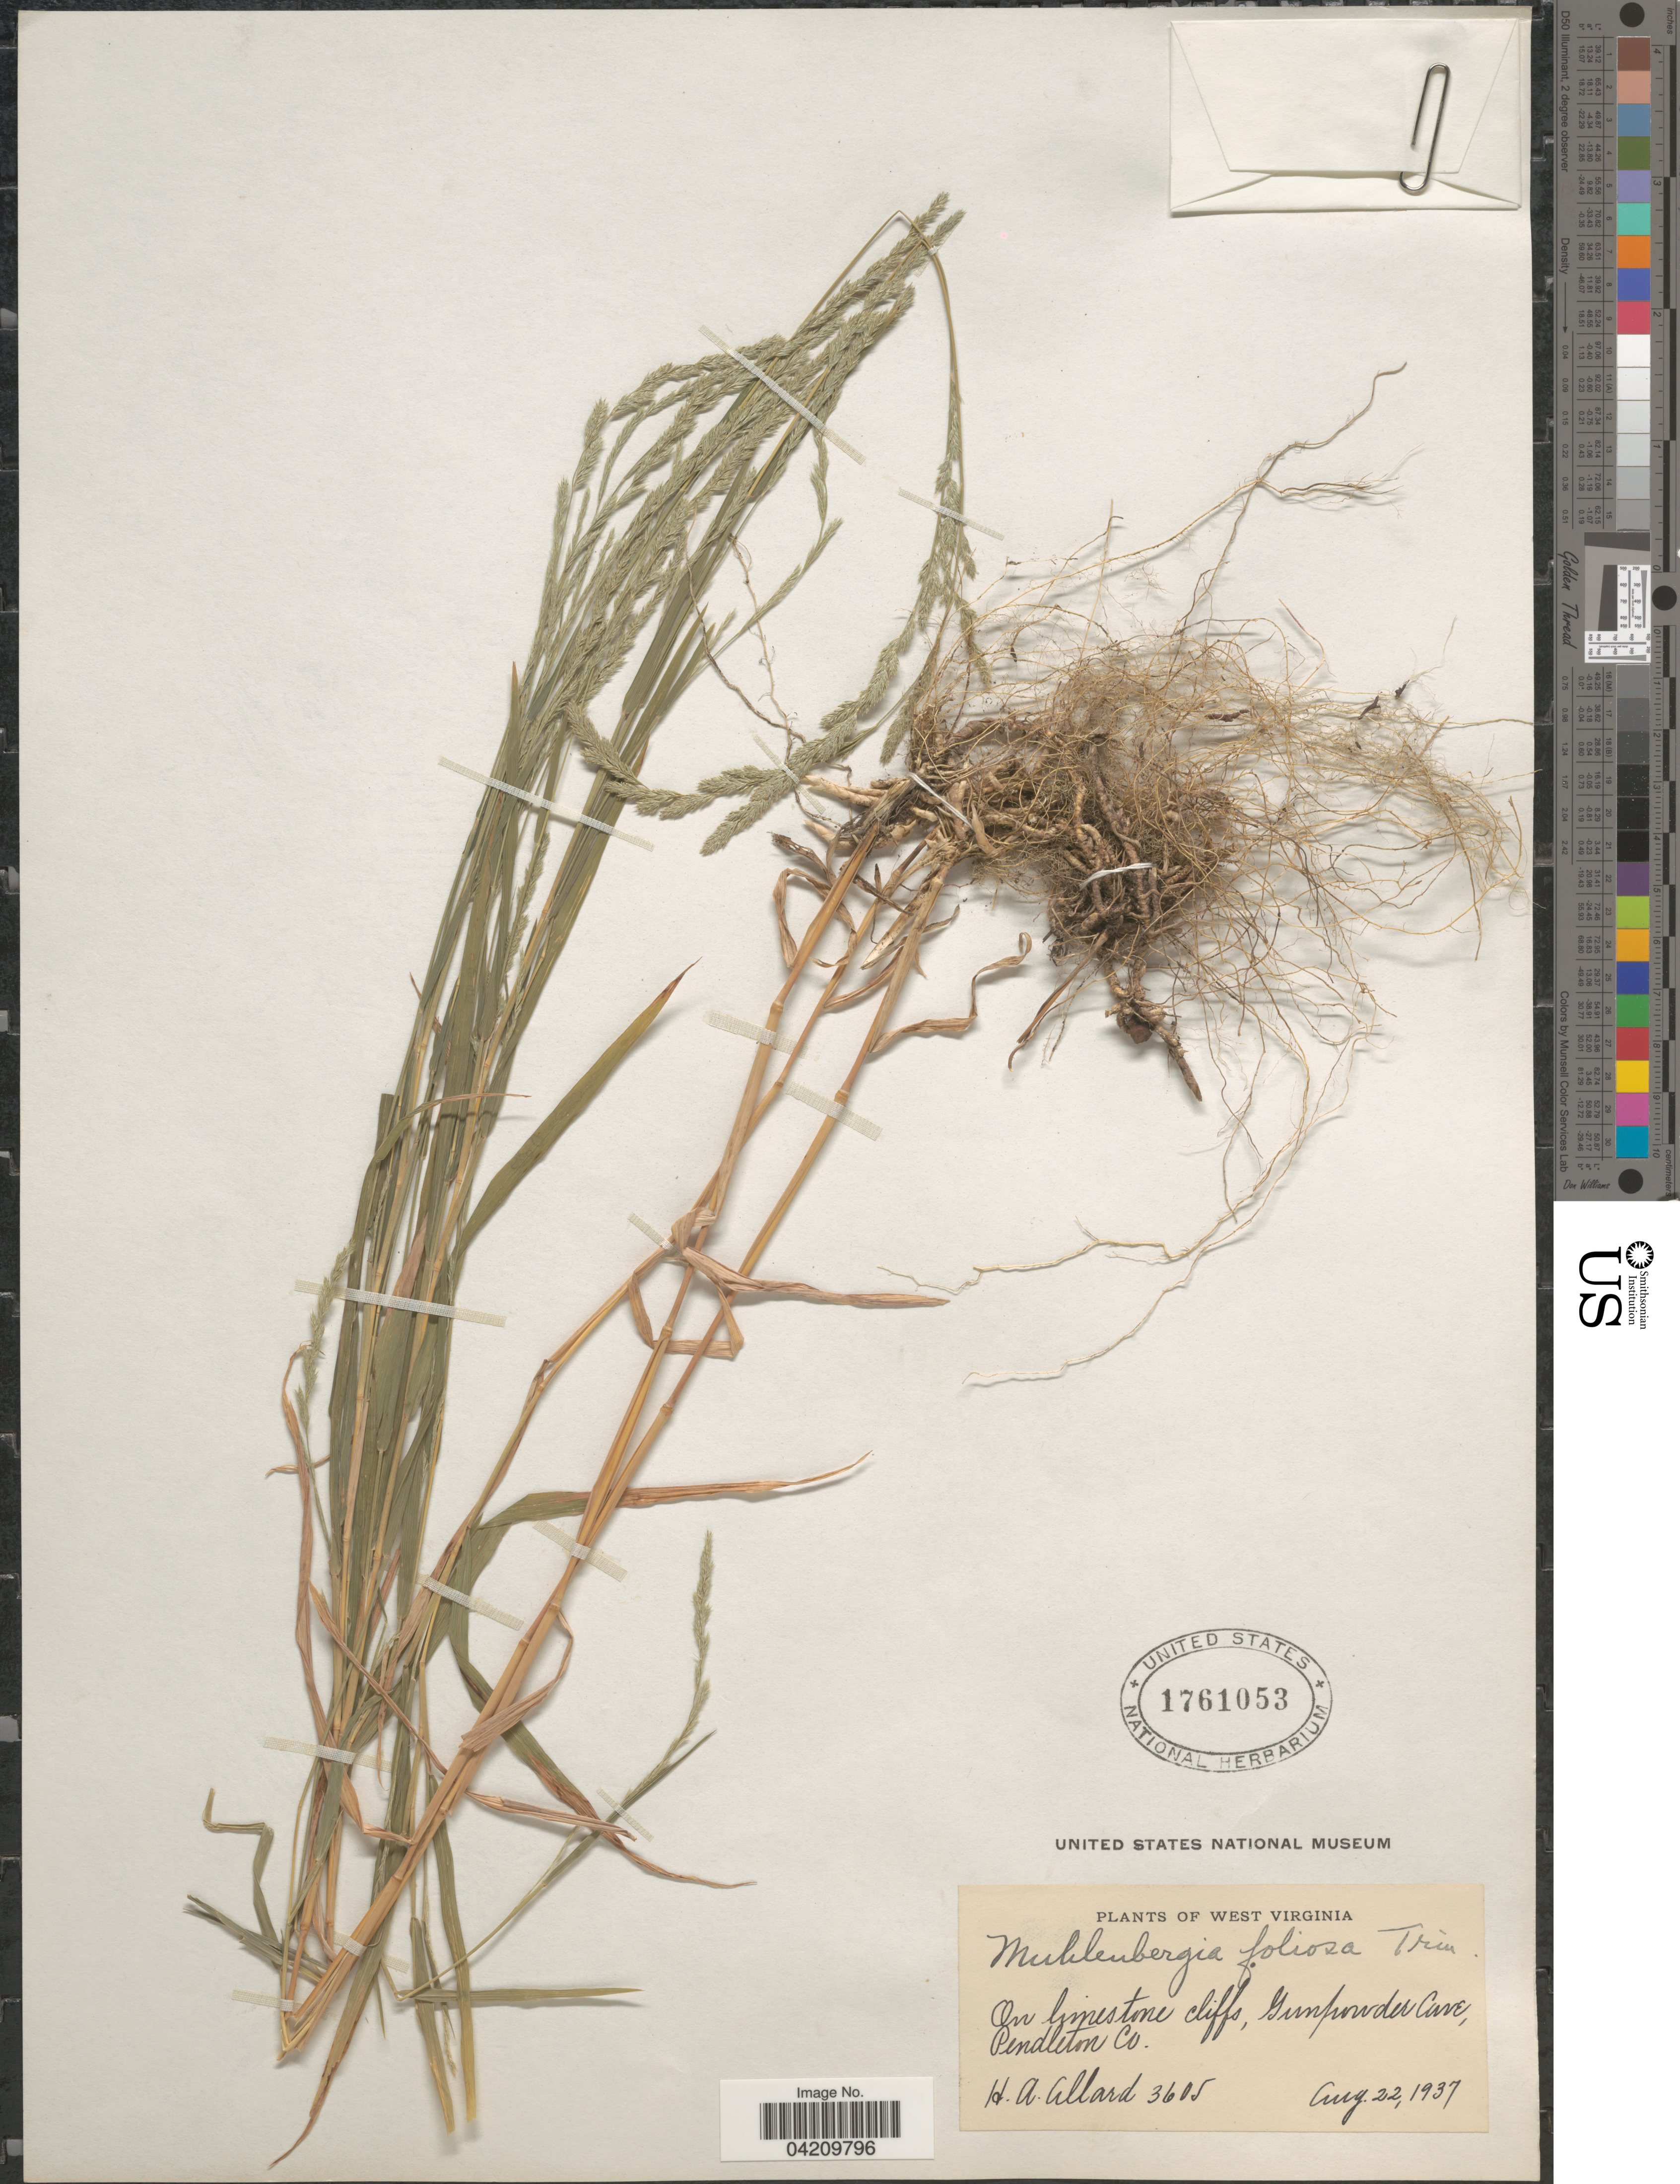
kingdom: Plantae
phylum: Tracheophyta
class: Liliopsida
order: Poales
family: Poaceae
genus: Muhlenbergia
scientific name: Muhlenbergia mexicana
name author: (L.) Trin.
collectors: H. A. Allard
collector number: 3605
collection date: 1937-08-22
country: United States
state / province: West Virginia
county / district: Pendleton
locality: Gunpowder Cave, Pendleton Co.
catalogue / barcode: US 1761053